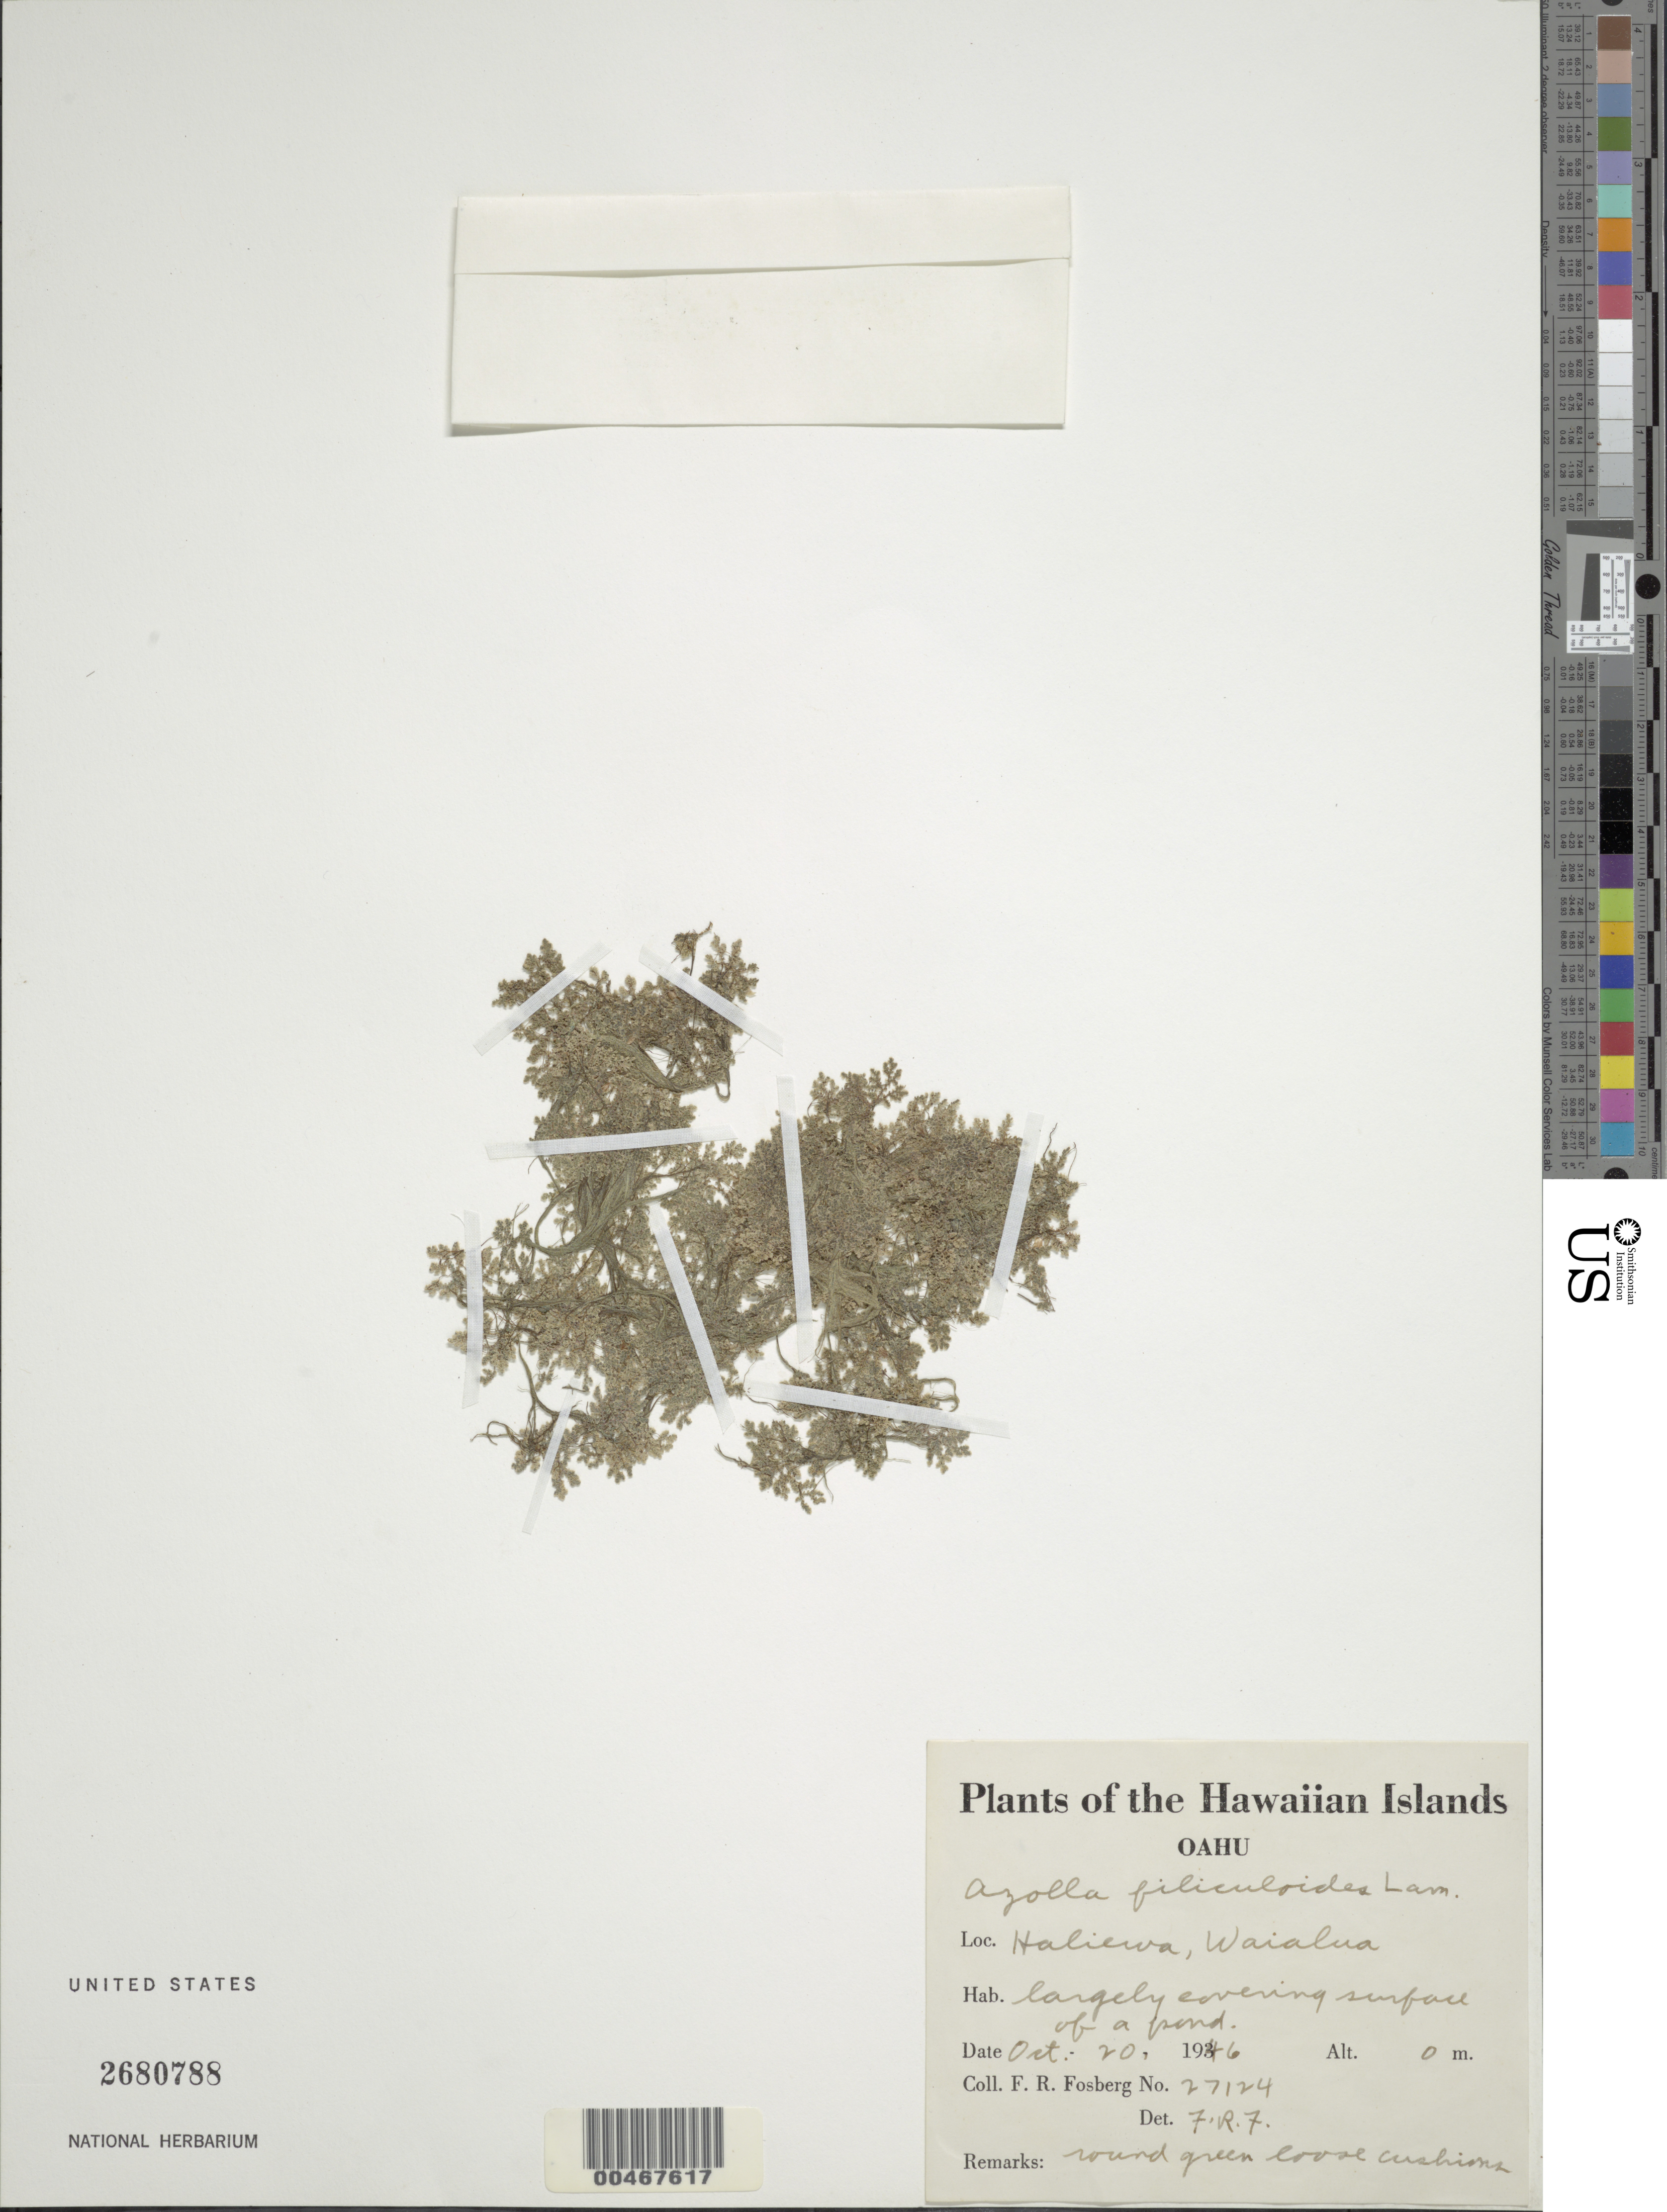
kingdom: Plantae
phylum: Tracheophyta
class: Polypodiopsida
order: Salviniales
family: Salviniaceae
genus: Azolla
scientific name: Azolla filiculoides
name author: Lam.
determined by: Fosberg, F. R.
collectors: F. R. Fosberg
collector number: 27124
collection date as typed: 20 Oct 1946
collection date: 1946-10-20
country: United States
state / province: Hawaii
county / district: Honolulu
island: Oahu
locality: Haliewa, Waialua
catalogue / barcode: US 2680788